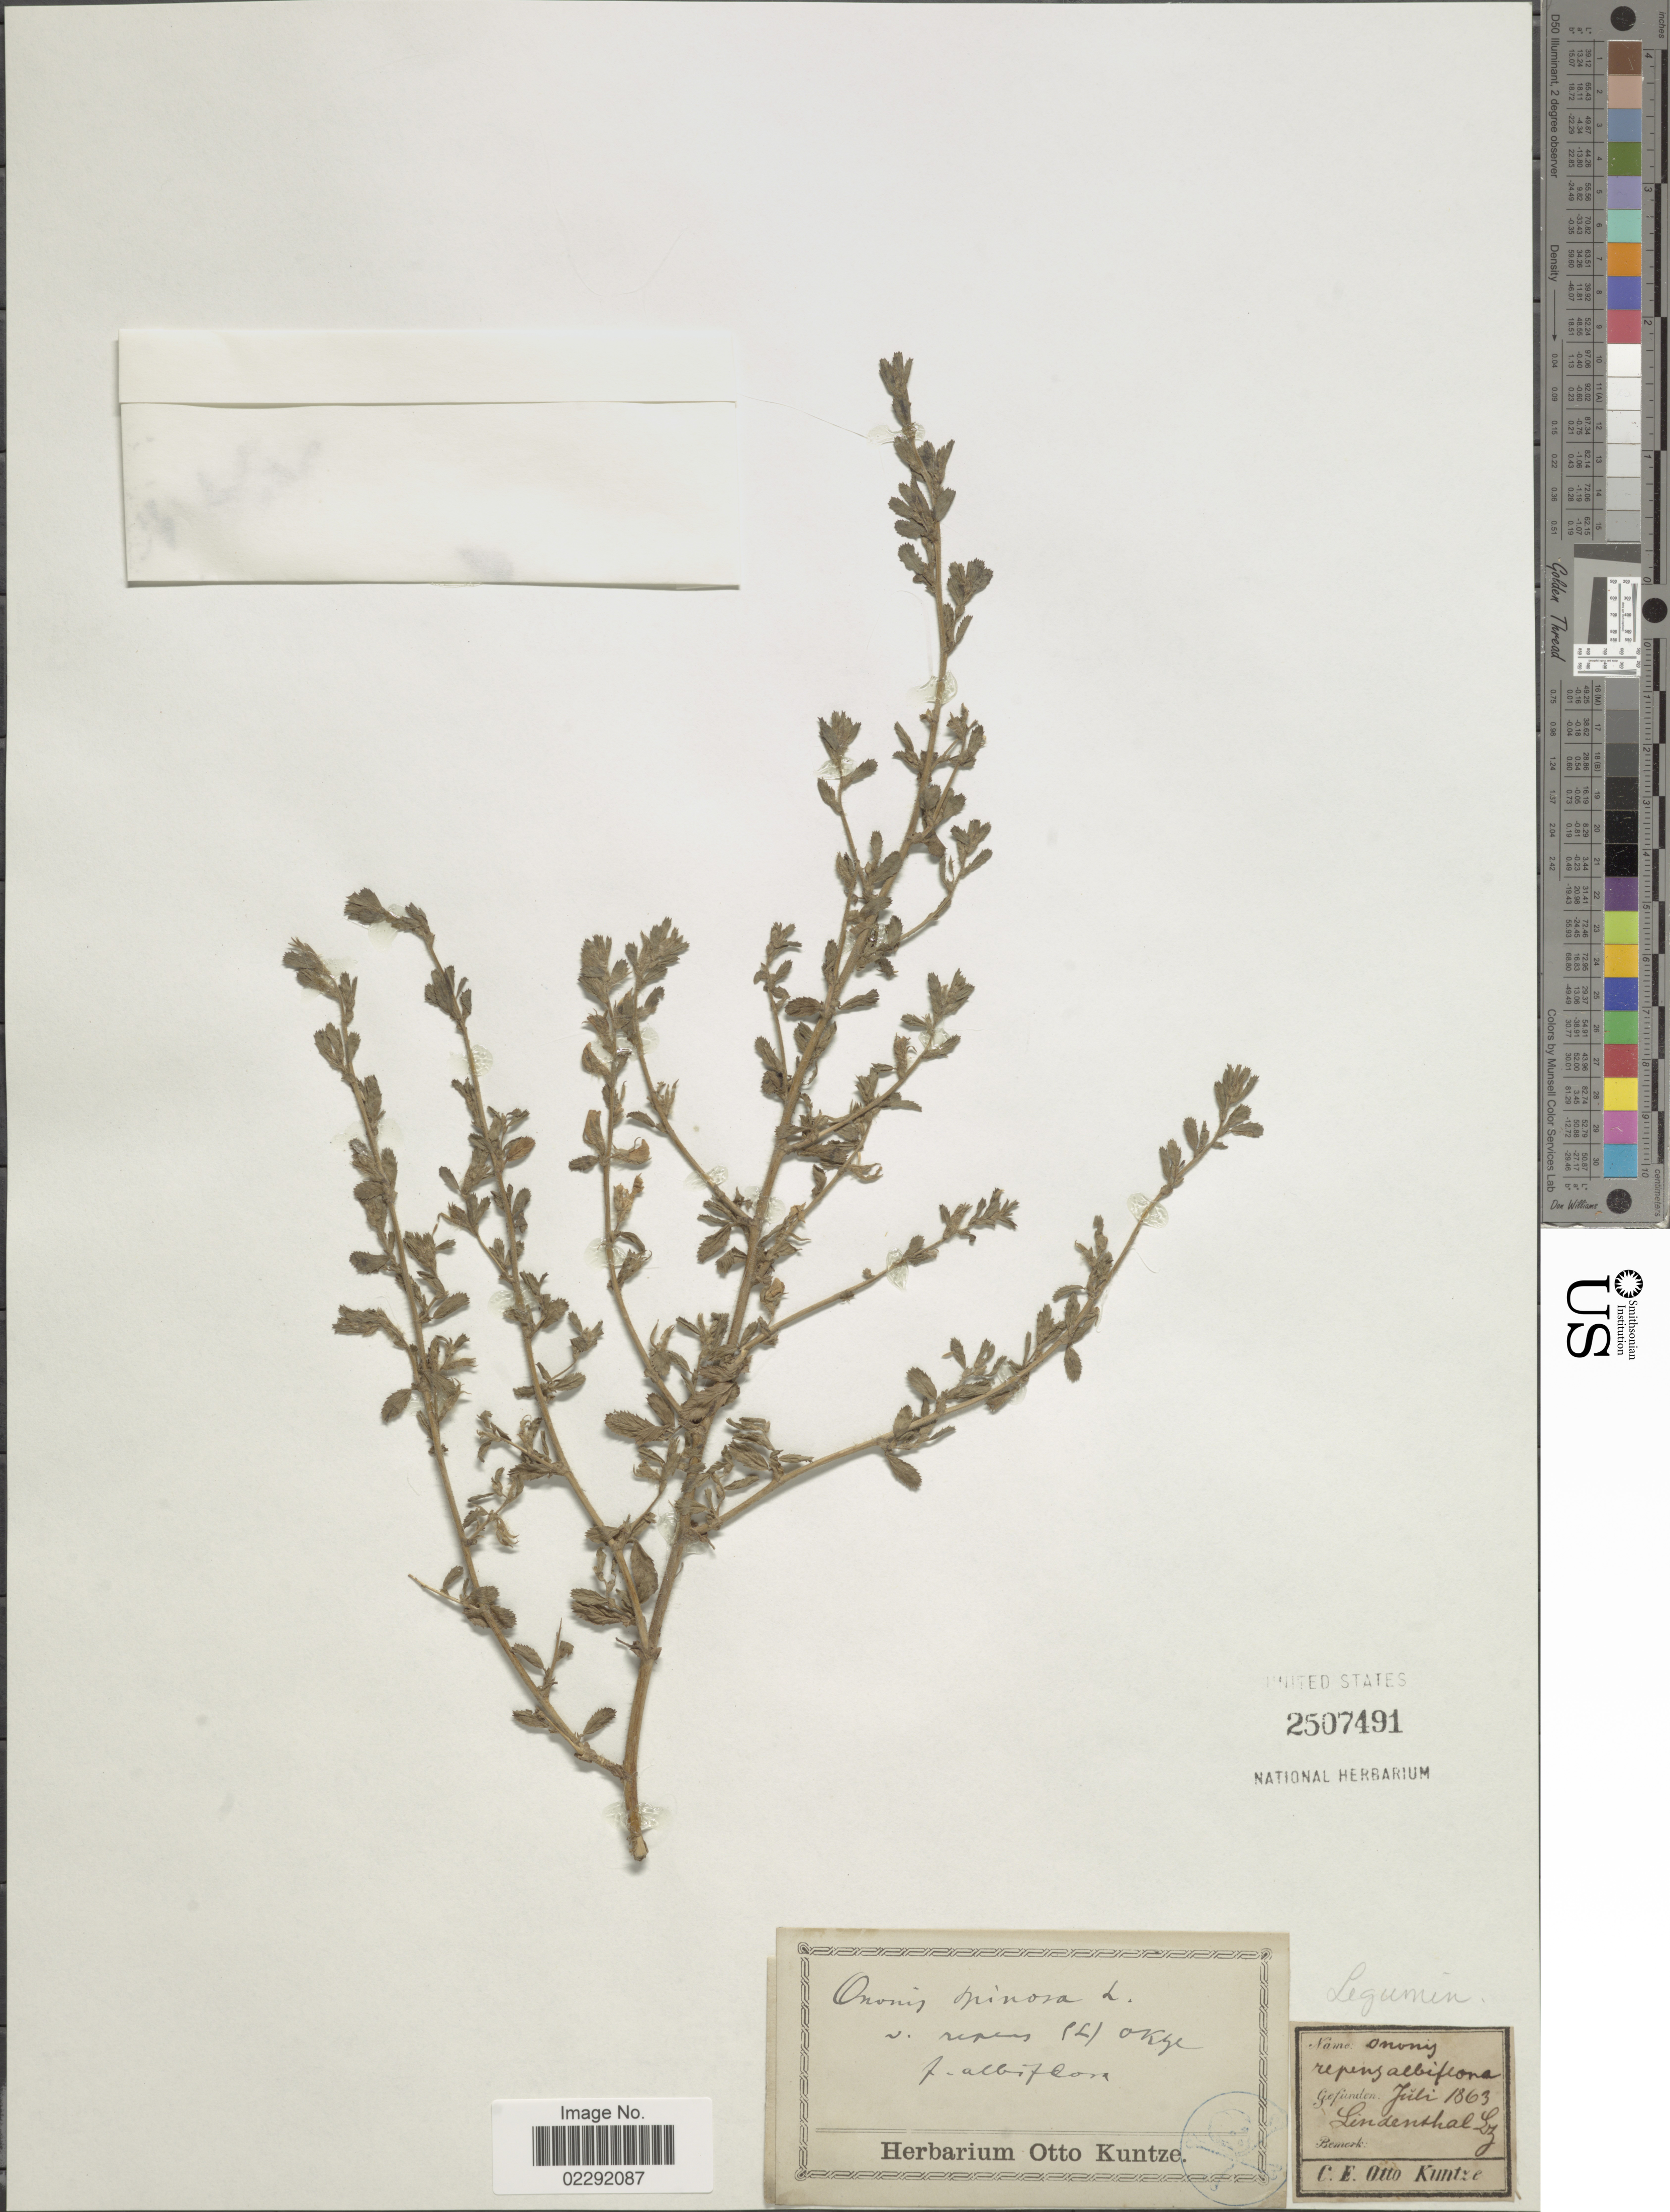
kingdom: Plantae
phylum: Tracheophyta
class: Magnoliopsida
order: Fabales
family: Fabaceae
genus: Ononis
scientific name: Ononis spinosa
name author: L.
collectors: C.E.O. Kuntze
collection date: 1863-01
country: Germany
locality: Lindenthal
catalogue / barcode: US 2507491